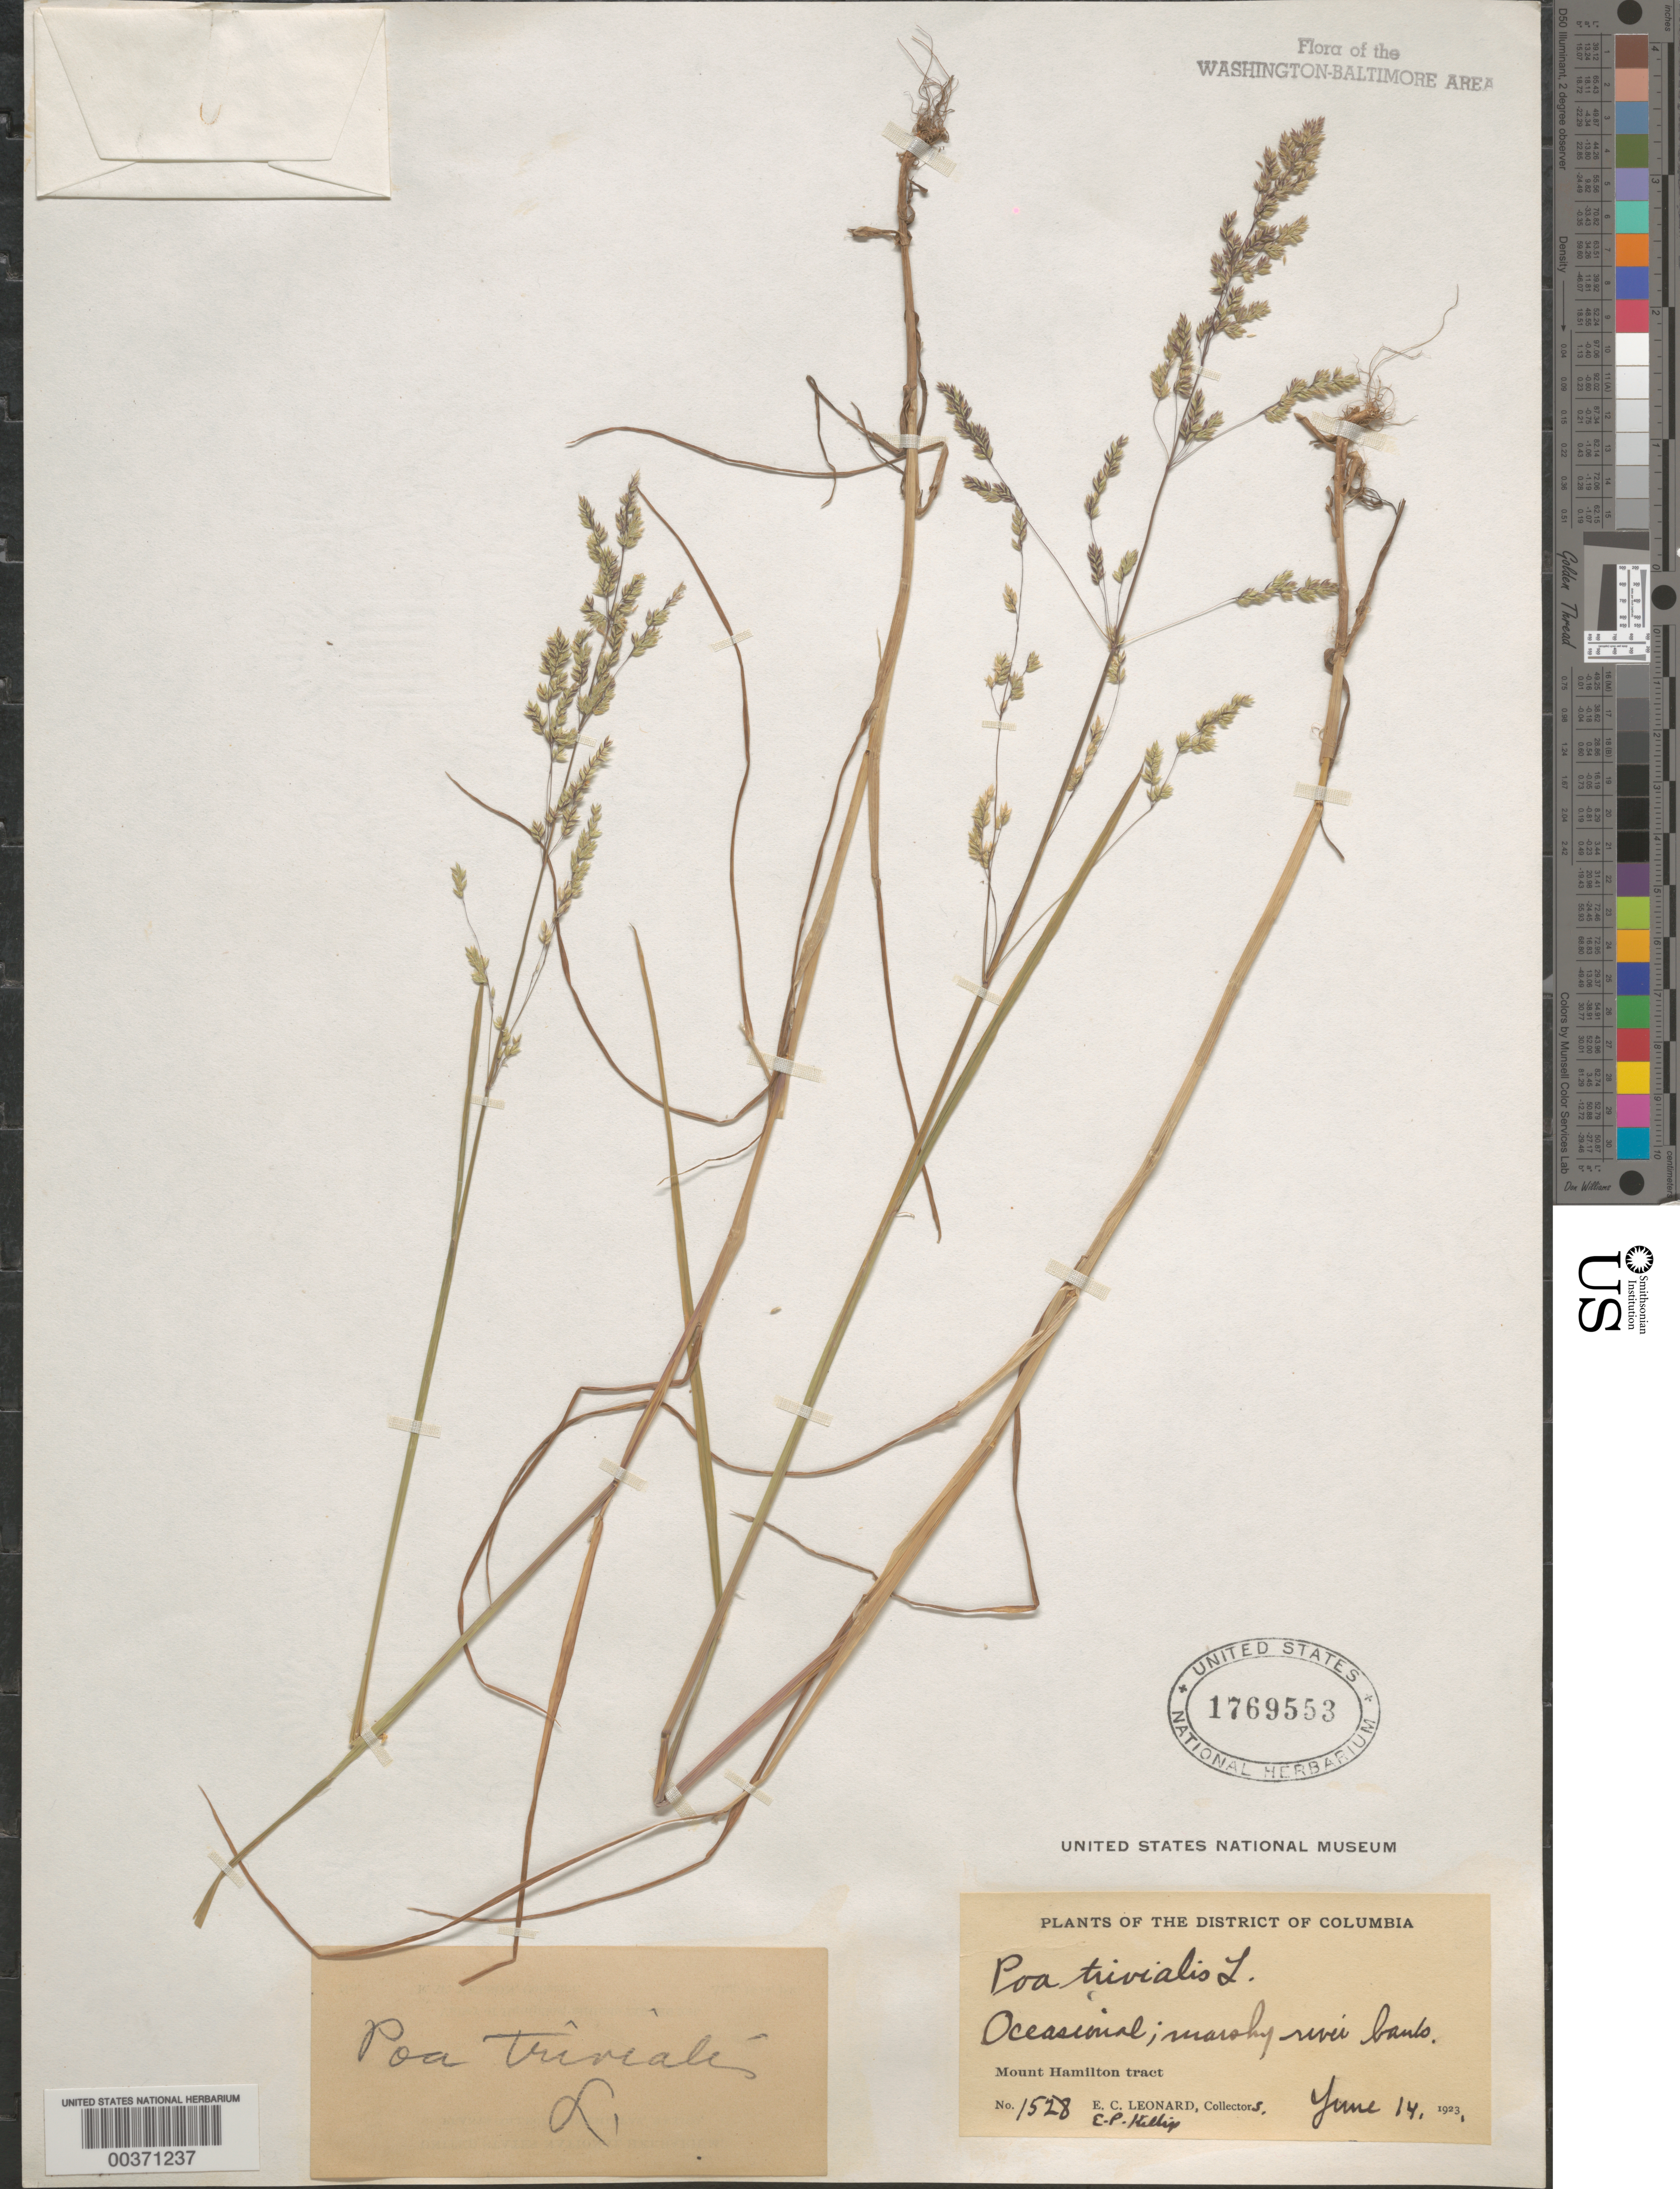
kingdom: Plantae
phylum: Tracheophyta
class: Liliopsida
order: Poales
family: Poaceae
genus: Poa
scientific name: Poa trivialis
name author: L.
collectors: E. C. Leonard & E. P. Killip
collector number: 1528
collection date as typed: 14 Jun 1923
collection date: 1923-06-14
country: United States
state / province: District of Columbia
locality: Mount Hamilton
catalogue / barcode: US 1769553